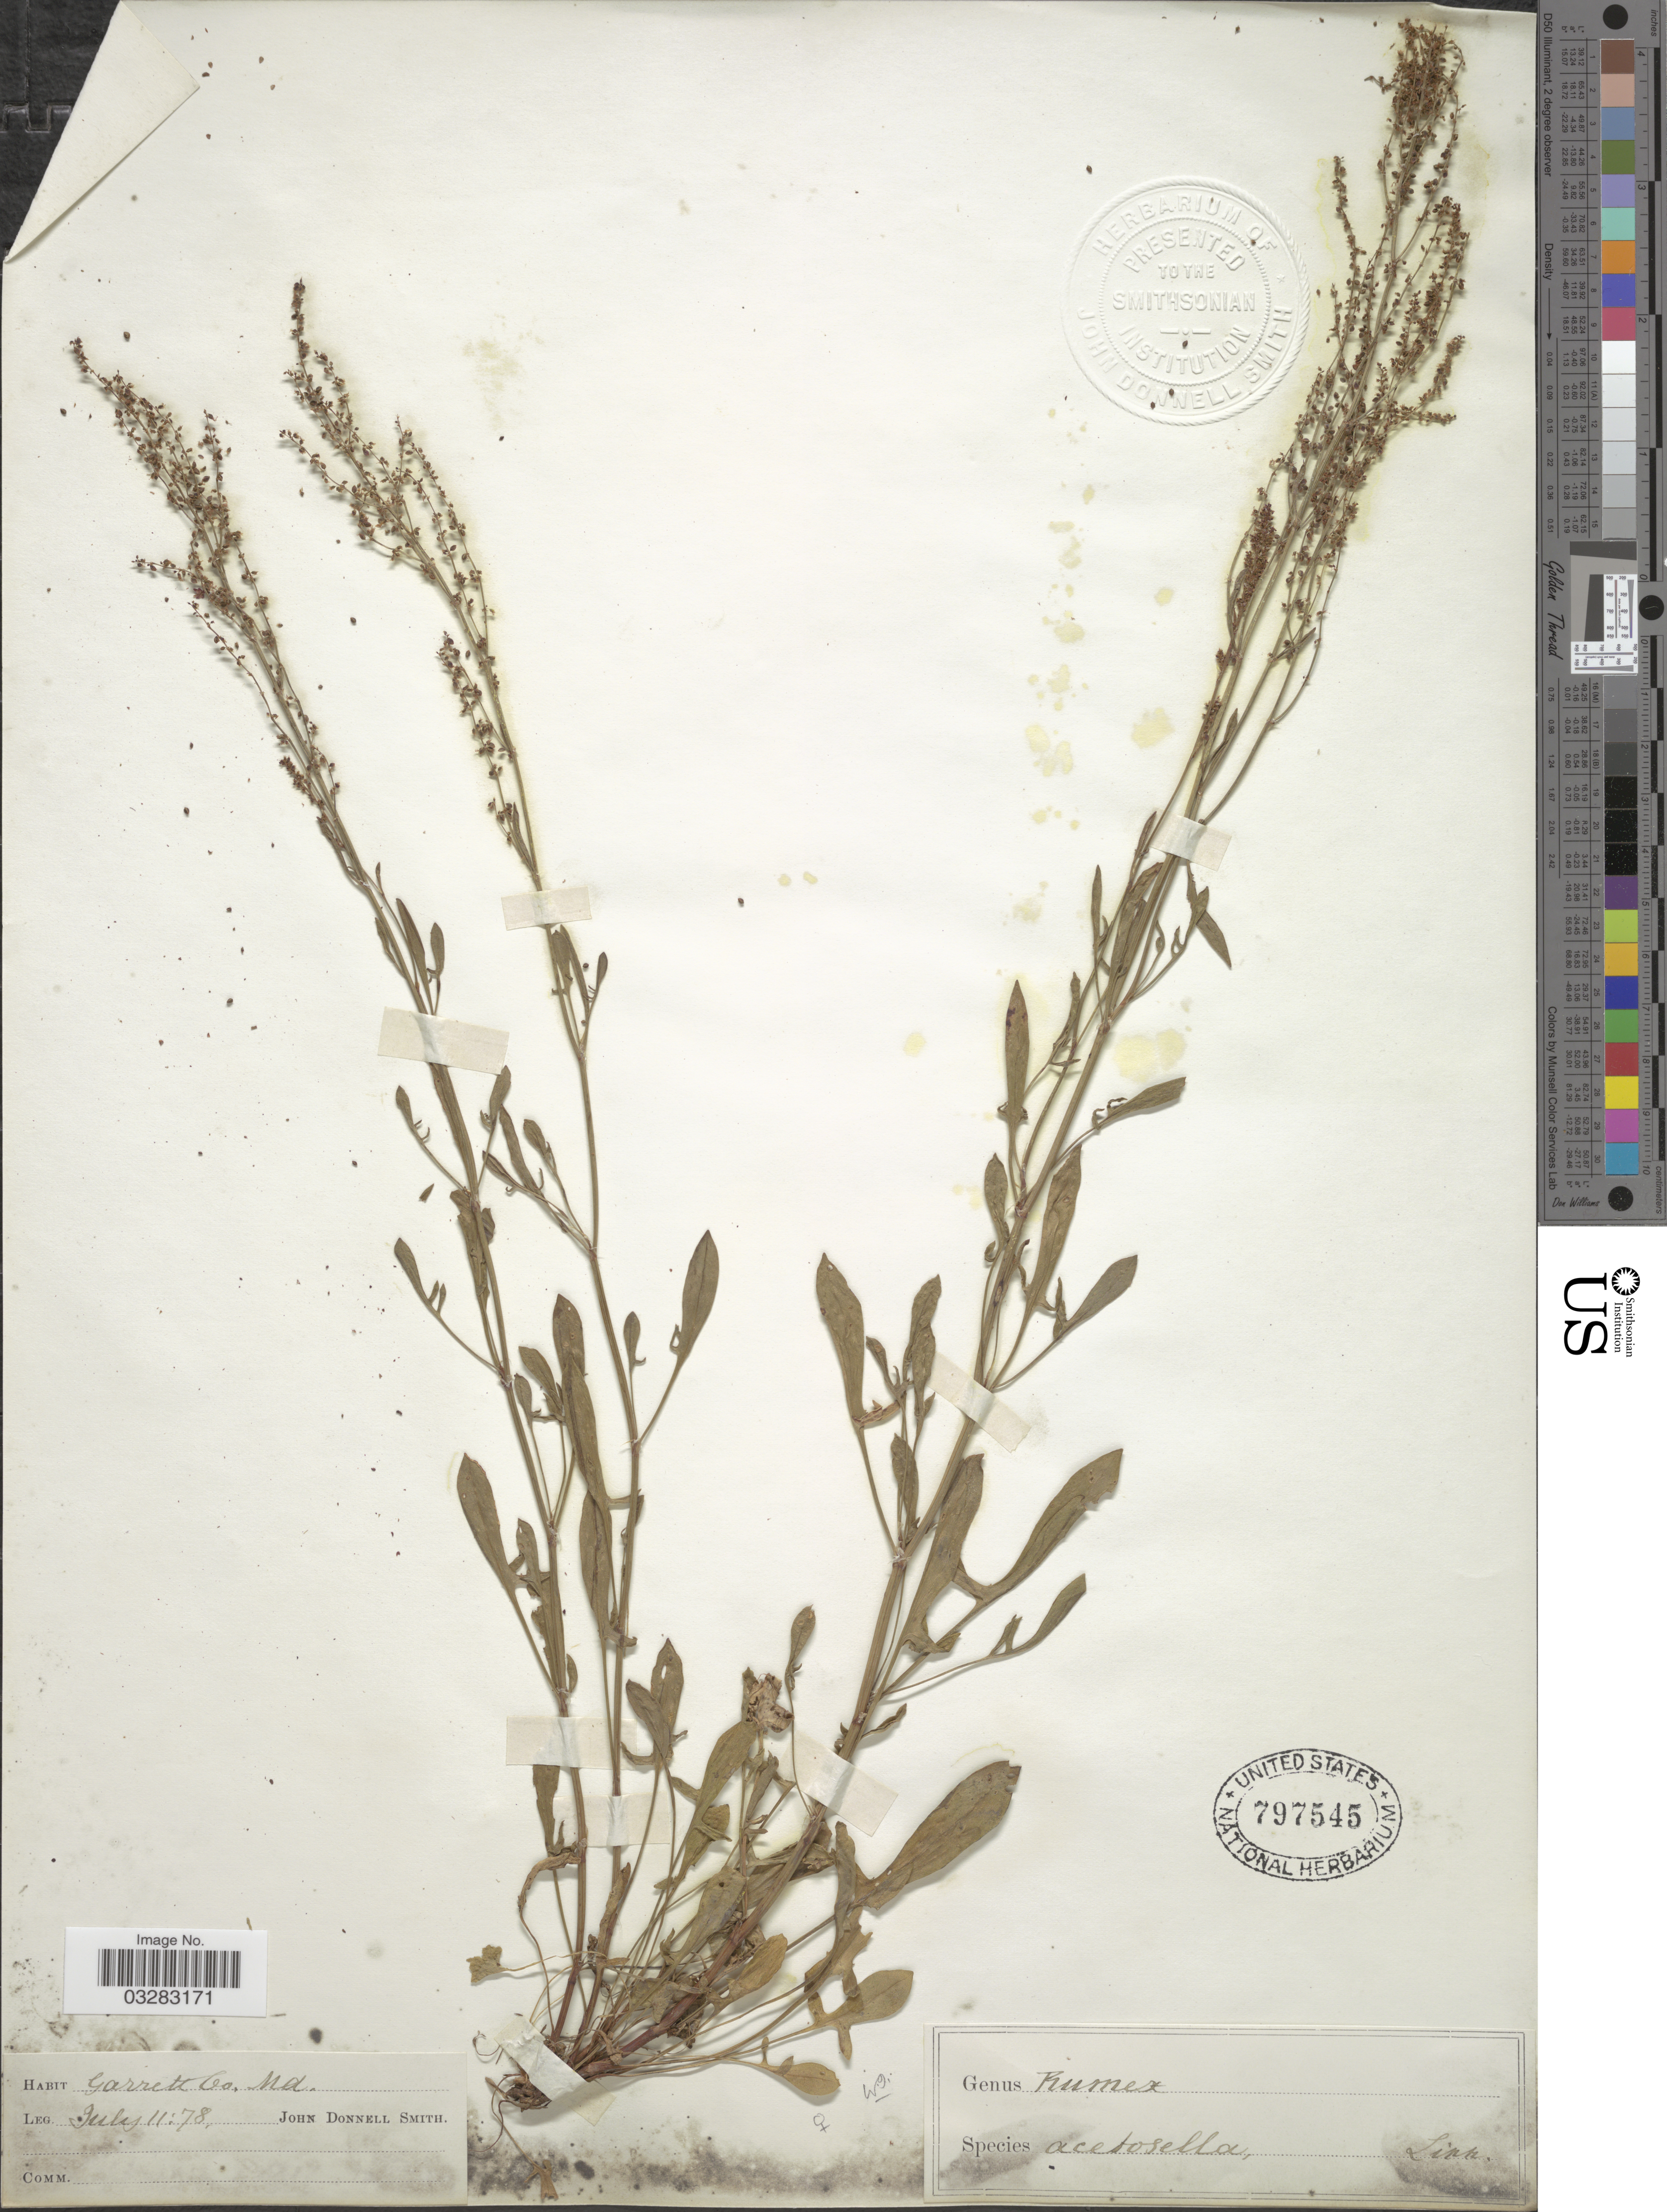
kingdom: Plantae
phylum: Tracheophyta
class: Magnoliopsida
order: Caryophyllales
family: Polygonaceae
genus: Rumex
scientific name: Rumex acetosella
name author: L.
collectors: J. Donnell Smith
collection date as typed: Transcribed d/m/y: 11/7/78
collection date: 1878-07-11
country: United States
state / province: Maryland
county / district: Garrett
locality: Garrett Co.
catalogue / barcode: US 797545